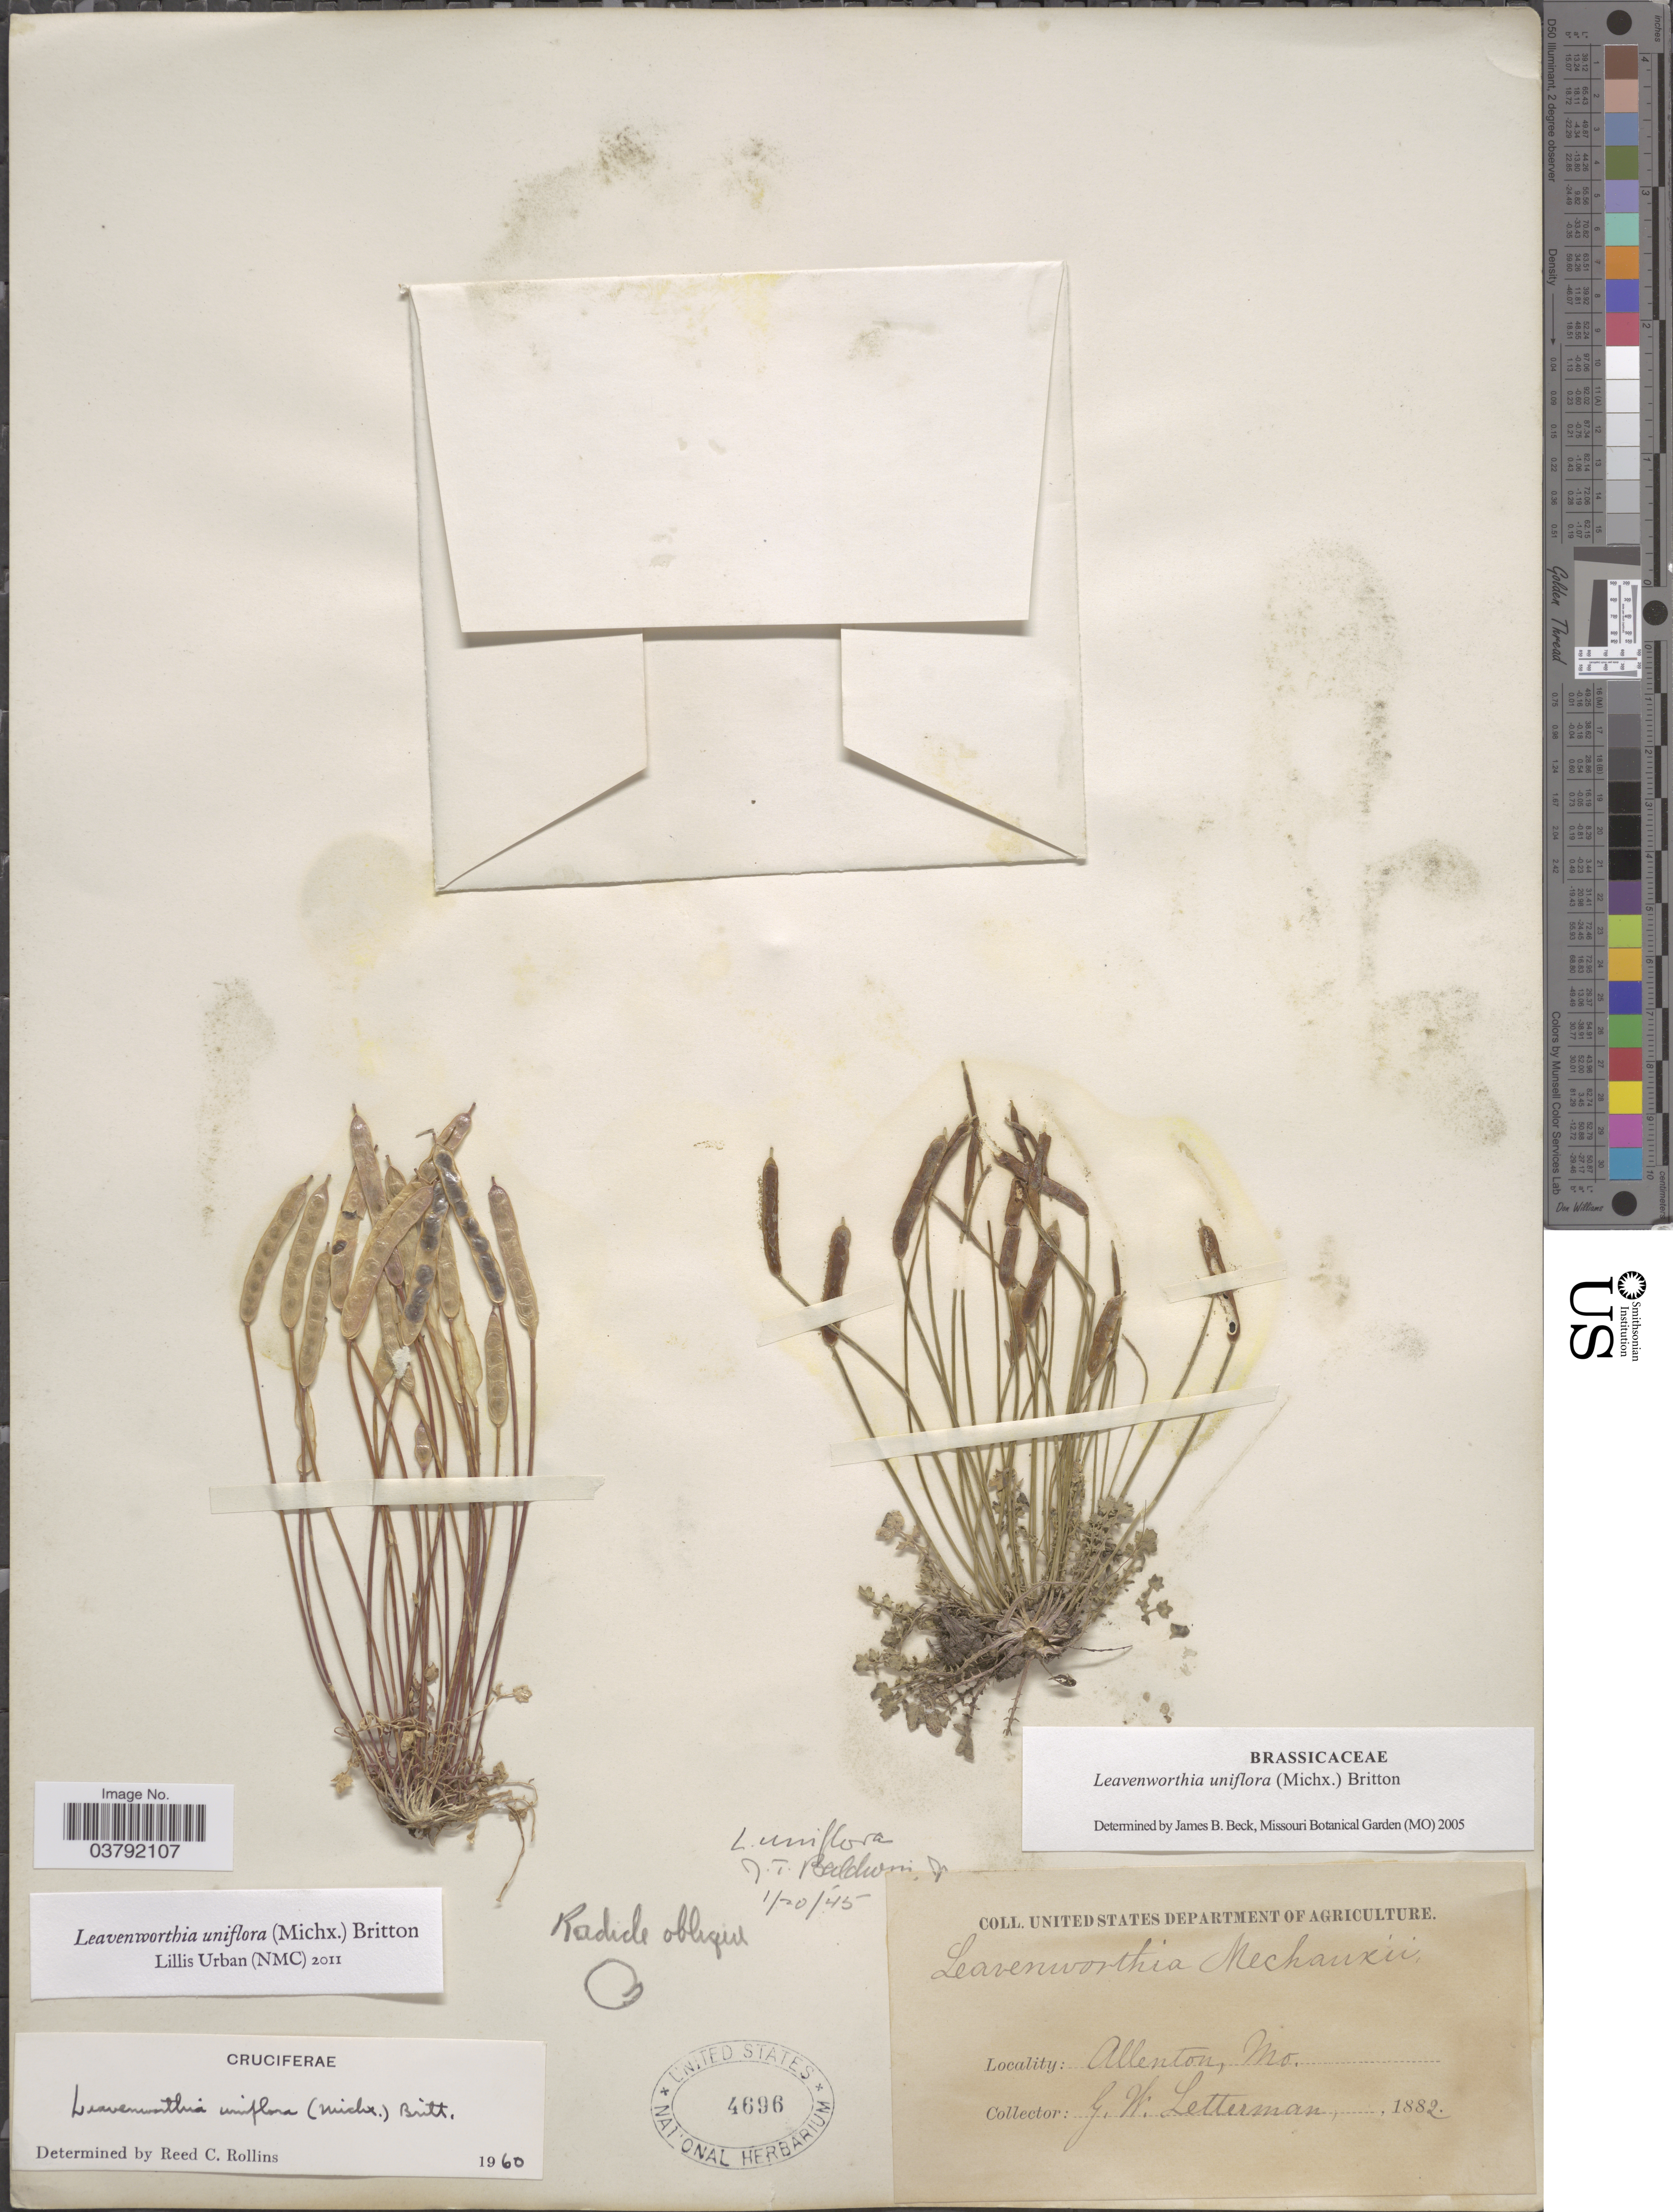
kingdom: Plantae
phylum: Tracheophyta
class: Magnoliopsida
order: Brassicales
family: Brassicaceae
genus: Leavenworthia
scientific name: Leavenworthia uniflora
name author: (Michx.) Britton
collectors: G. W. Letterman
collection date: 1882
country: United States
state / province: Missouri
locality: Allenton.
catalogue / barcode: US 4696